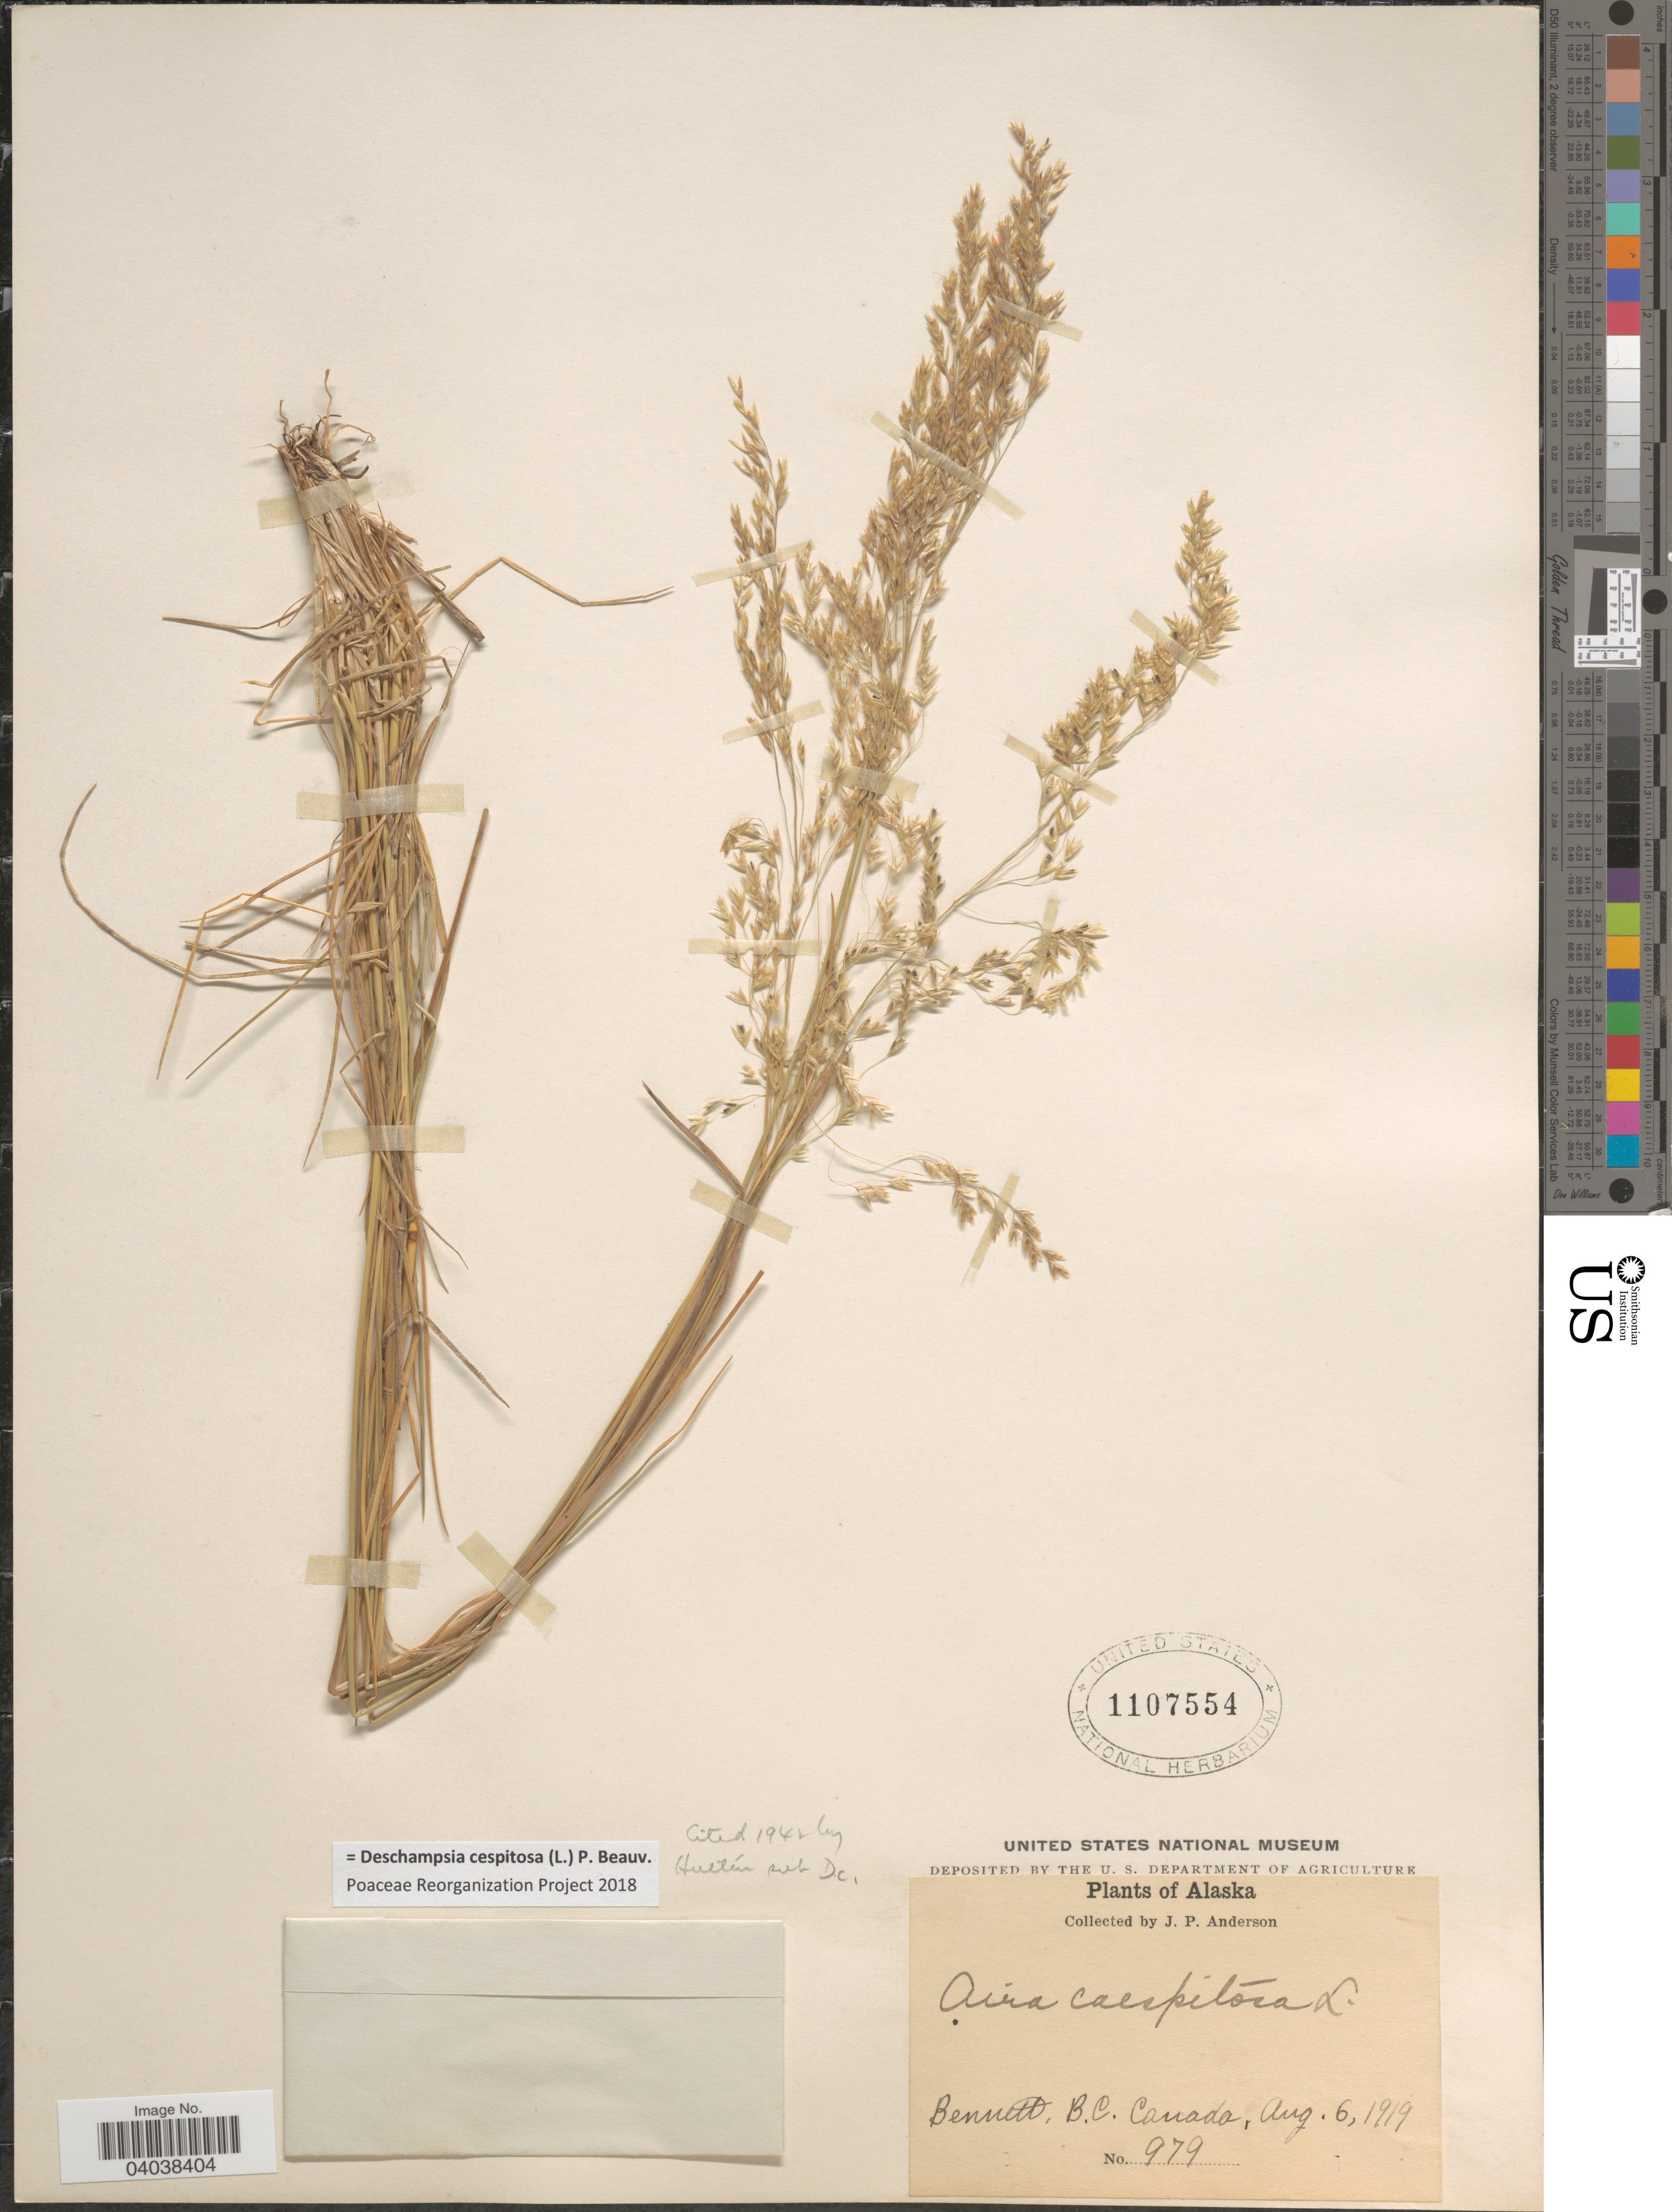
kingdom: Plantae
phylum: Tracheophyta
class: Liliopsida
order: Poales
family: Poaceae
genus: Deschampsia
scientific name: Deschampsia cespitosa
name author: (L.) P. Beauv.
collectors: J. P. Anderson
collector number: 979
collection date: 1919-08-06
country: Canada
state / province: British Columbia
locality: Bennett.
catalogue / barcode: US 1107554